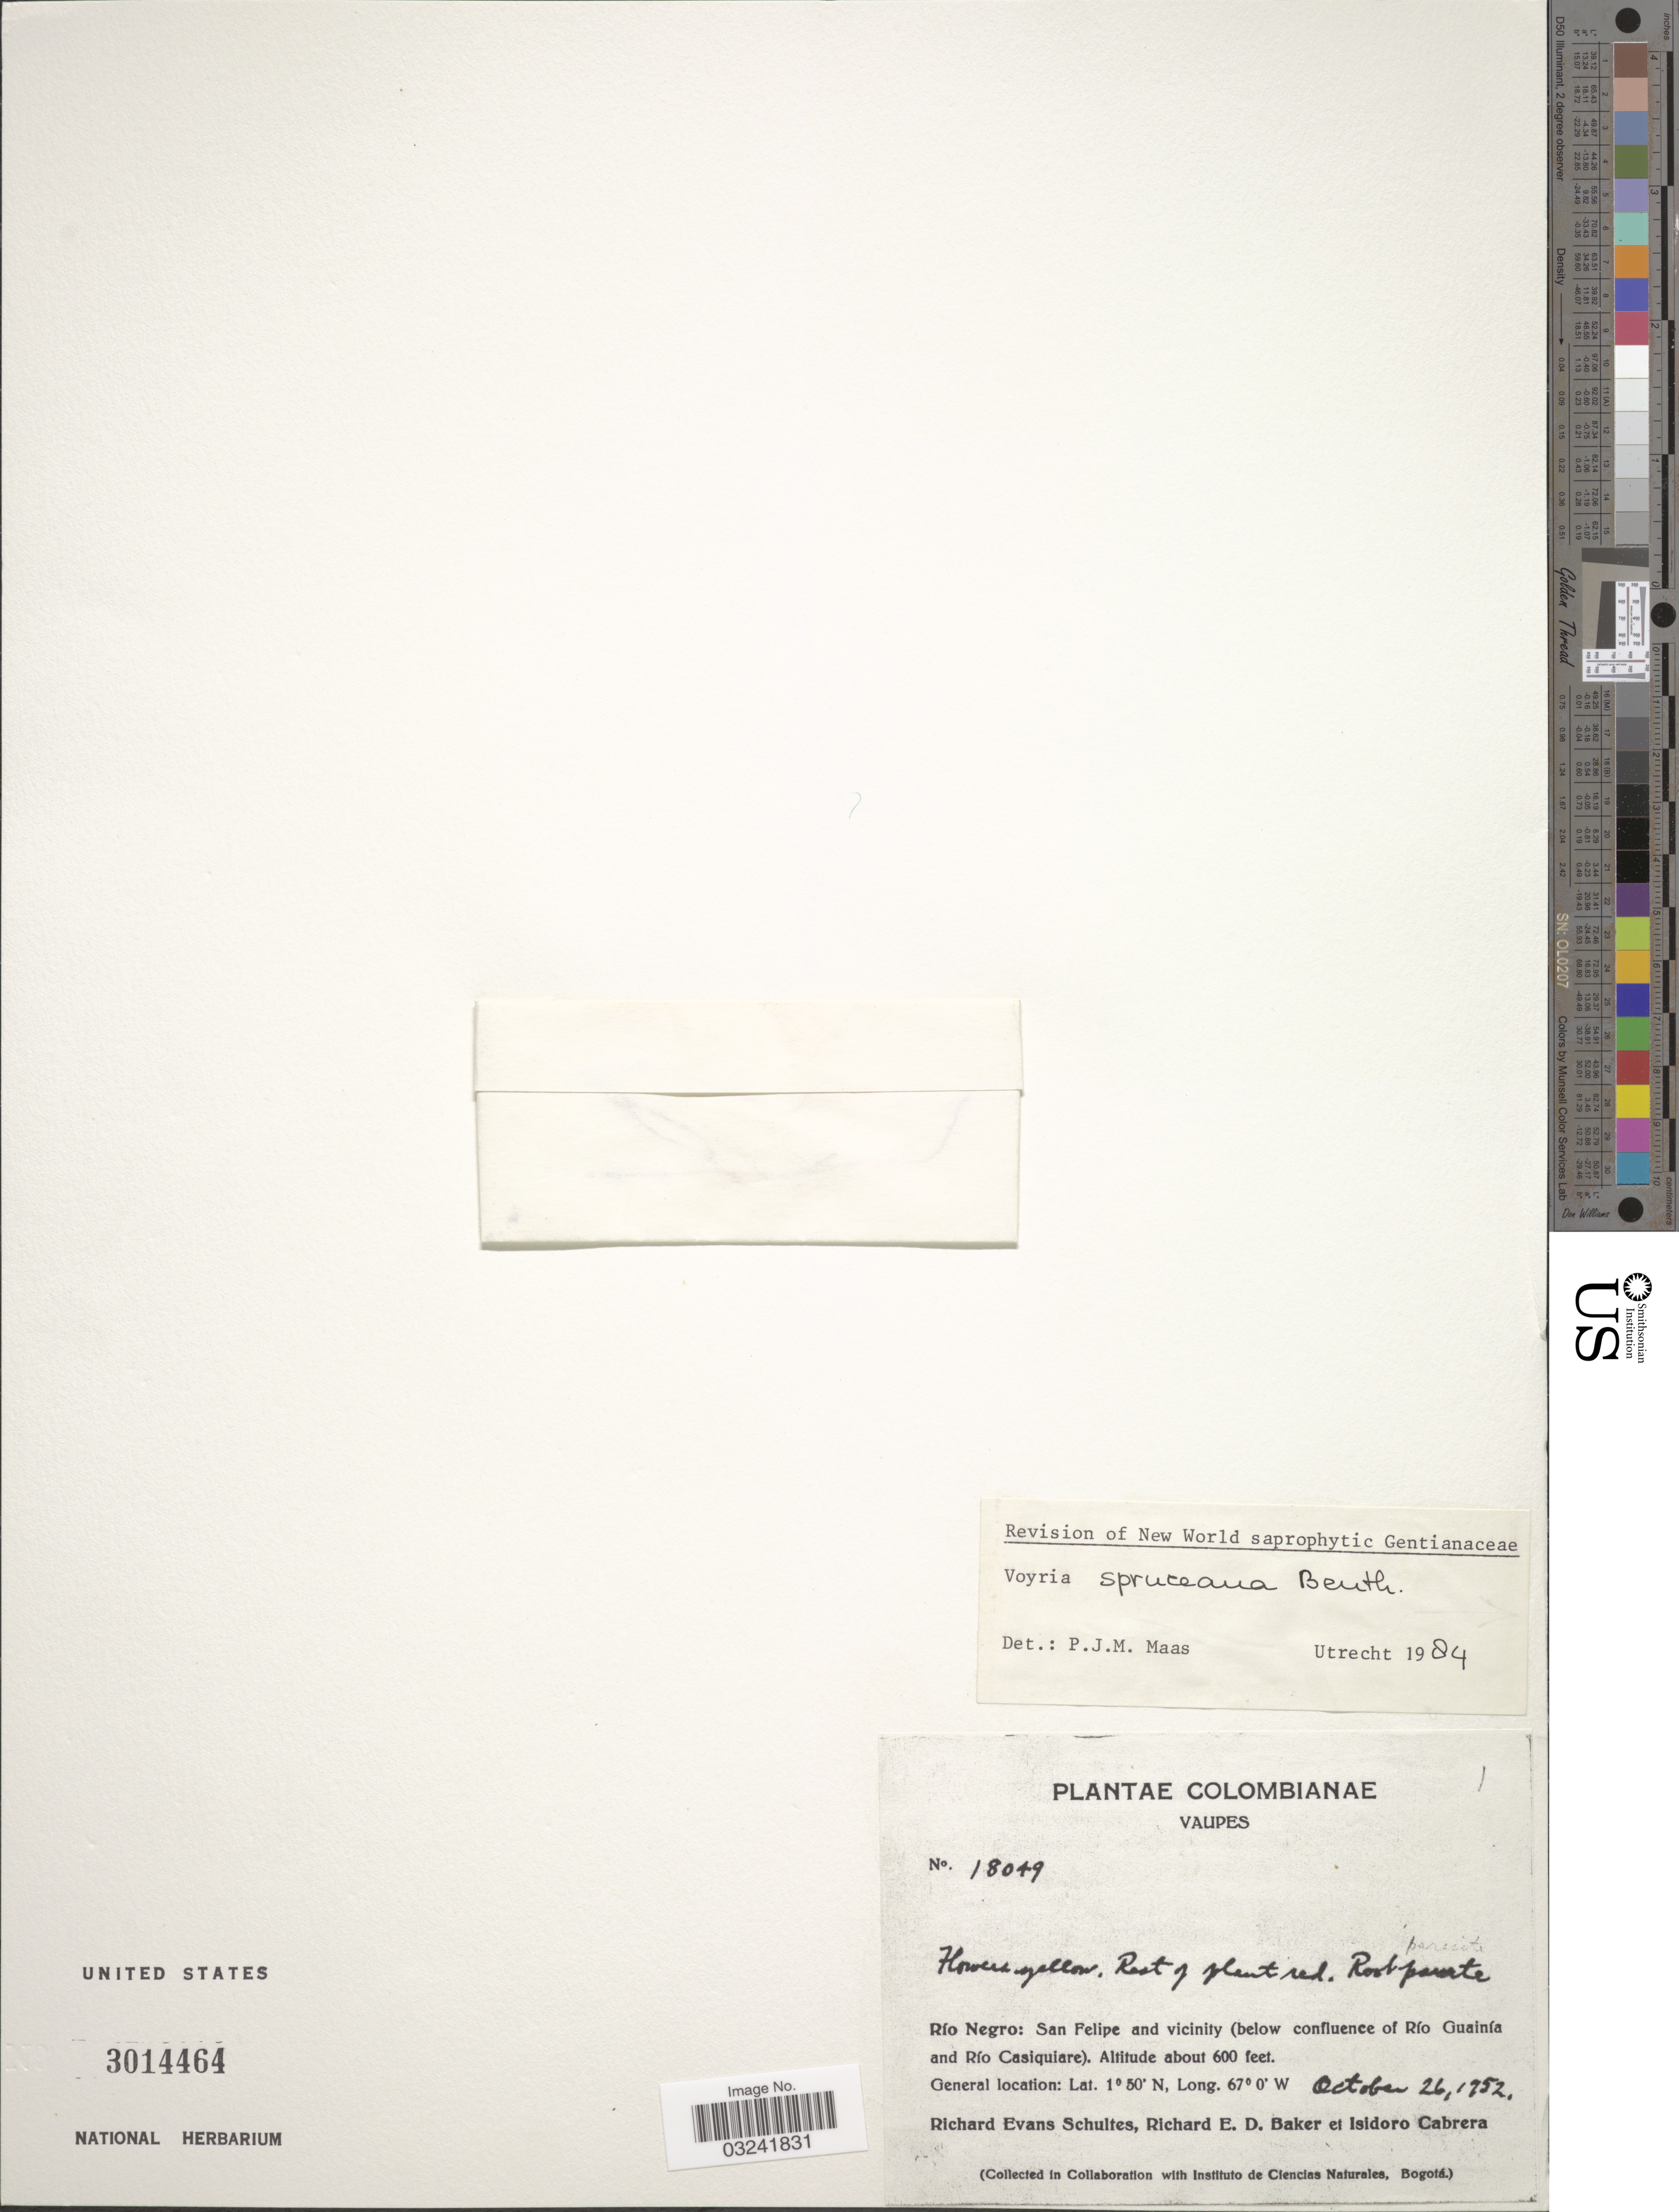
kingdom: Plantae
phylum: Tracheophyta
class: Magnoliopsida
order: Gentianales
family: Gentianaceae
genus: Voyria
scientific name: Voyria spruceana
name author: Benth.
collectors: R. E. Schultes, R. E. D. Baker & I. Cabrera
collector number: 18049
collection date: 1952-10-26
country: Colombia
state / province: Vaupés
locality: Río Negro: San Felipe and vicinity (below confluence of Río Guainía and Río Casiquiare).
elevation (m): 183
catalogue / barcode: US 3014464